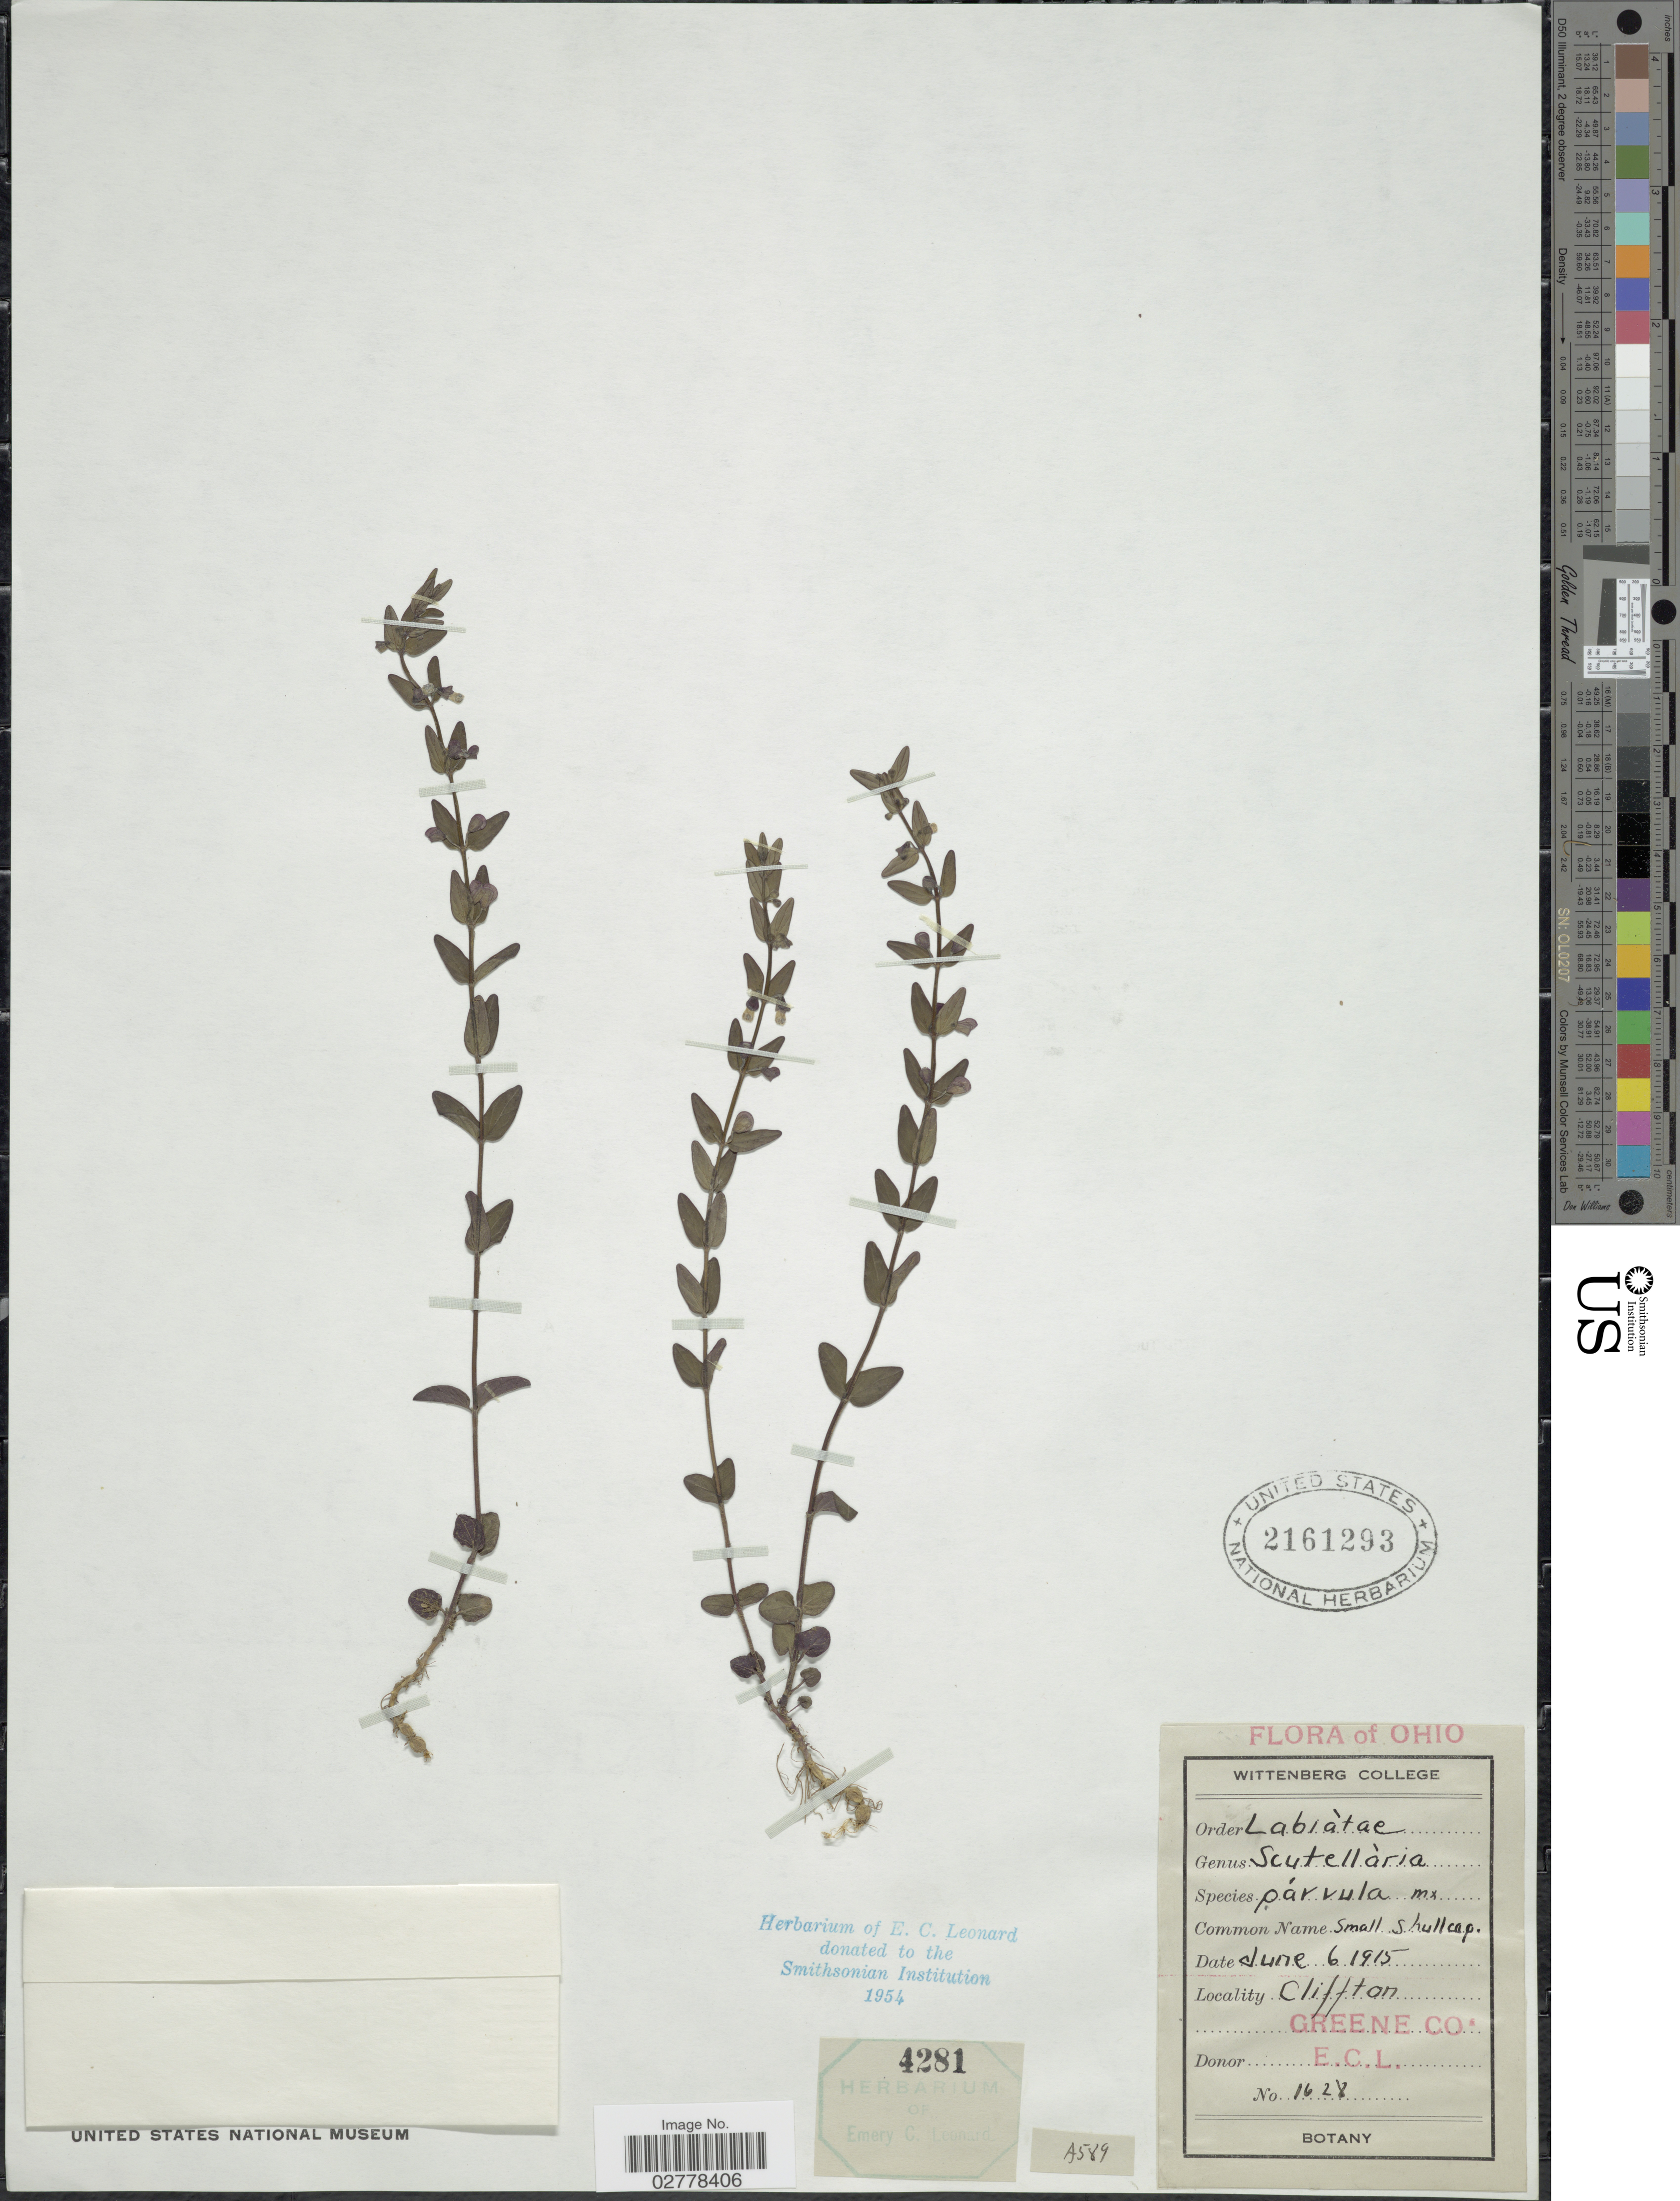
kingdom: Plantae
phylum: Tracheophyta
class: Magnoliopsida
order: Lamiales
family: Lamiaceae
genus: Scutellaria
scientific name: Scutellaria leonardii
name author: Epling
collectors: E. C. Leonard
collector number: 1628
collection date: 1915-06-06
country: United States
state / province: Ohio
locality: Cliffton. Greene Co.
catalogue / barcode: US 2161293